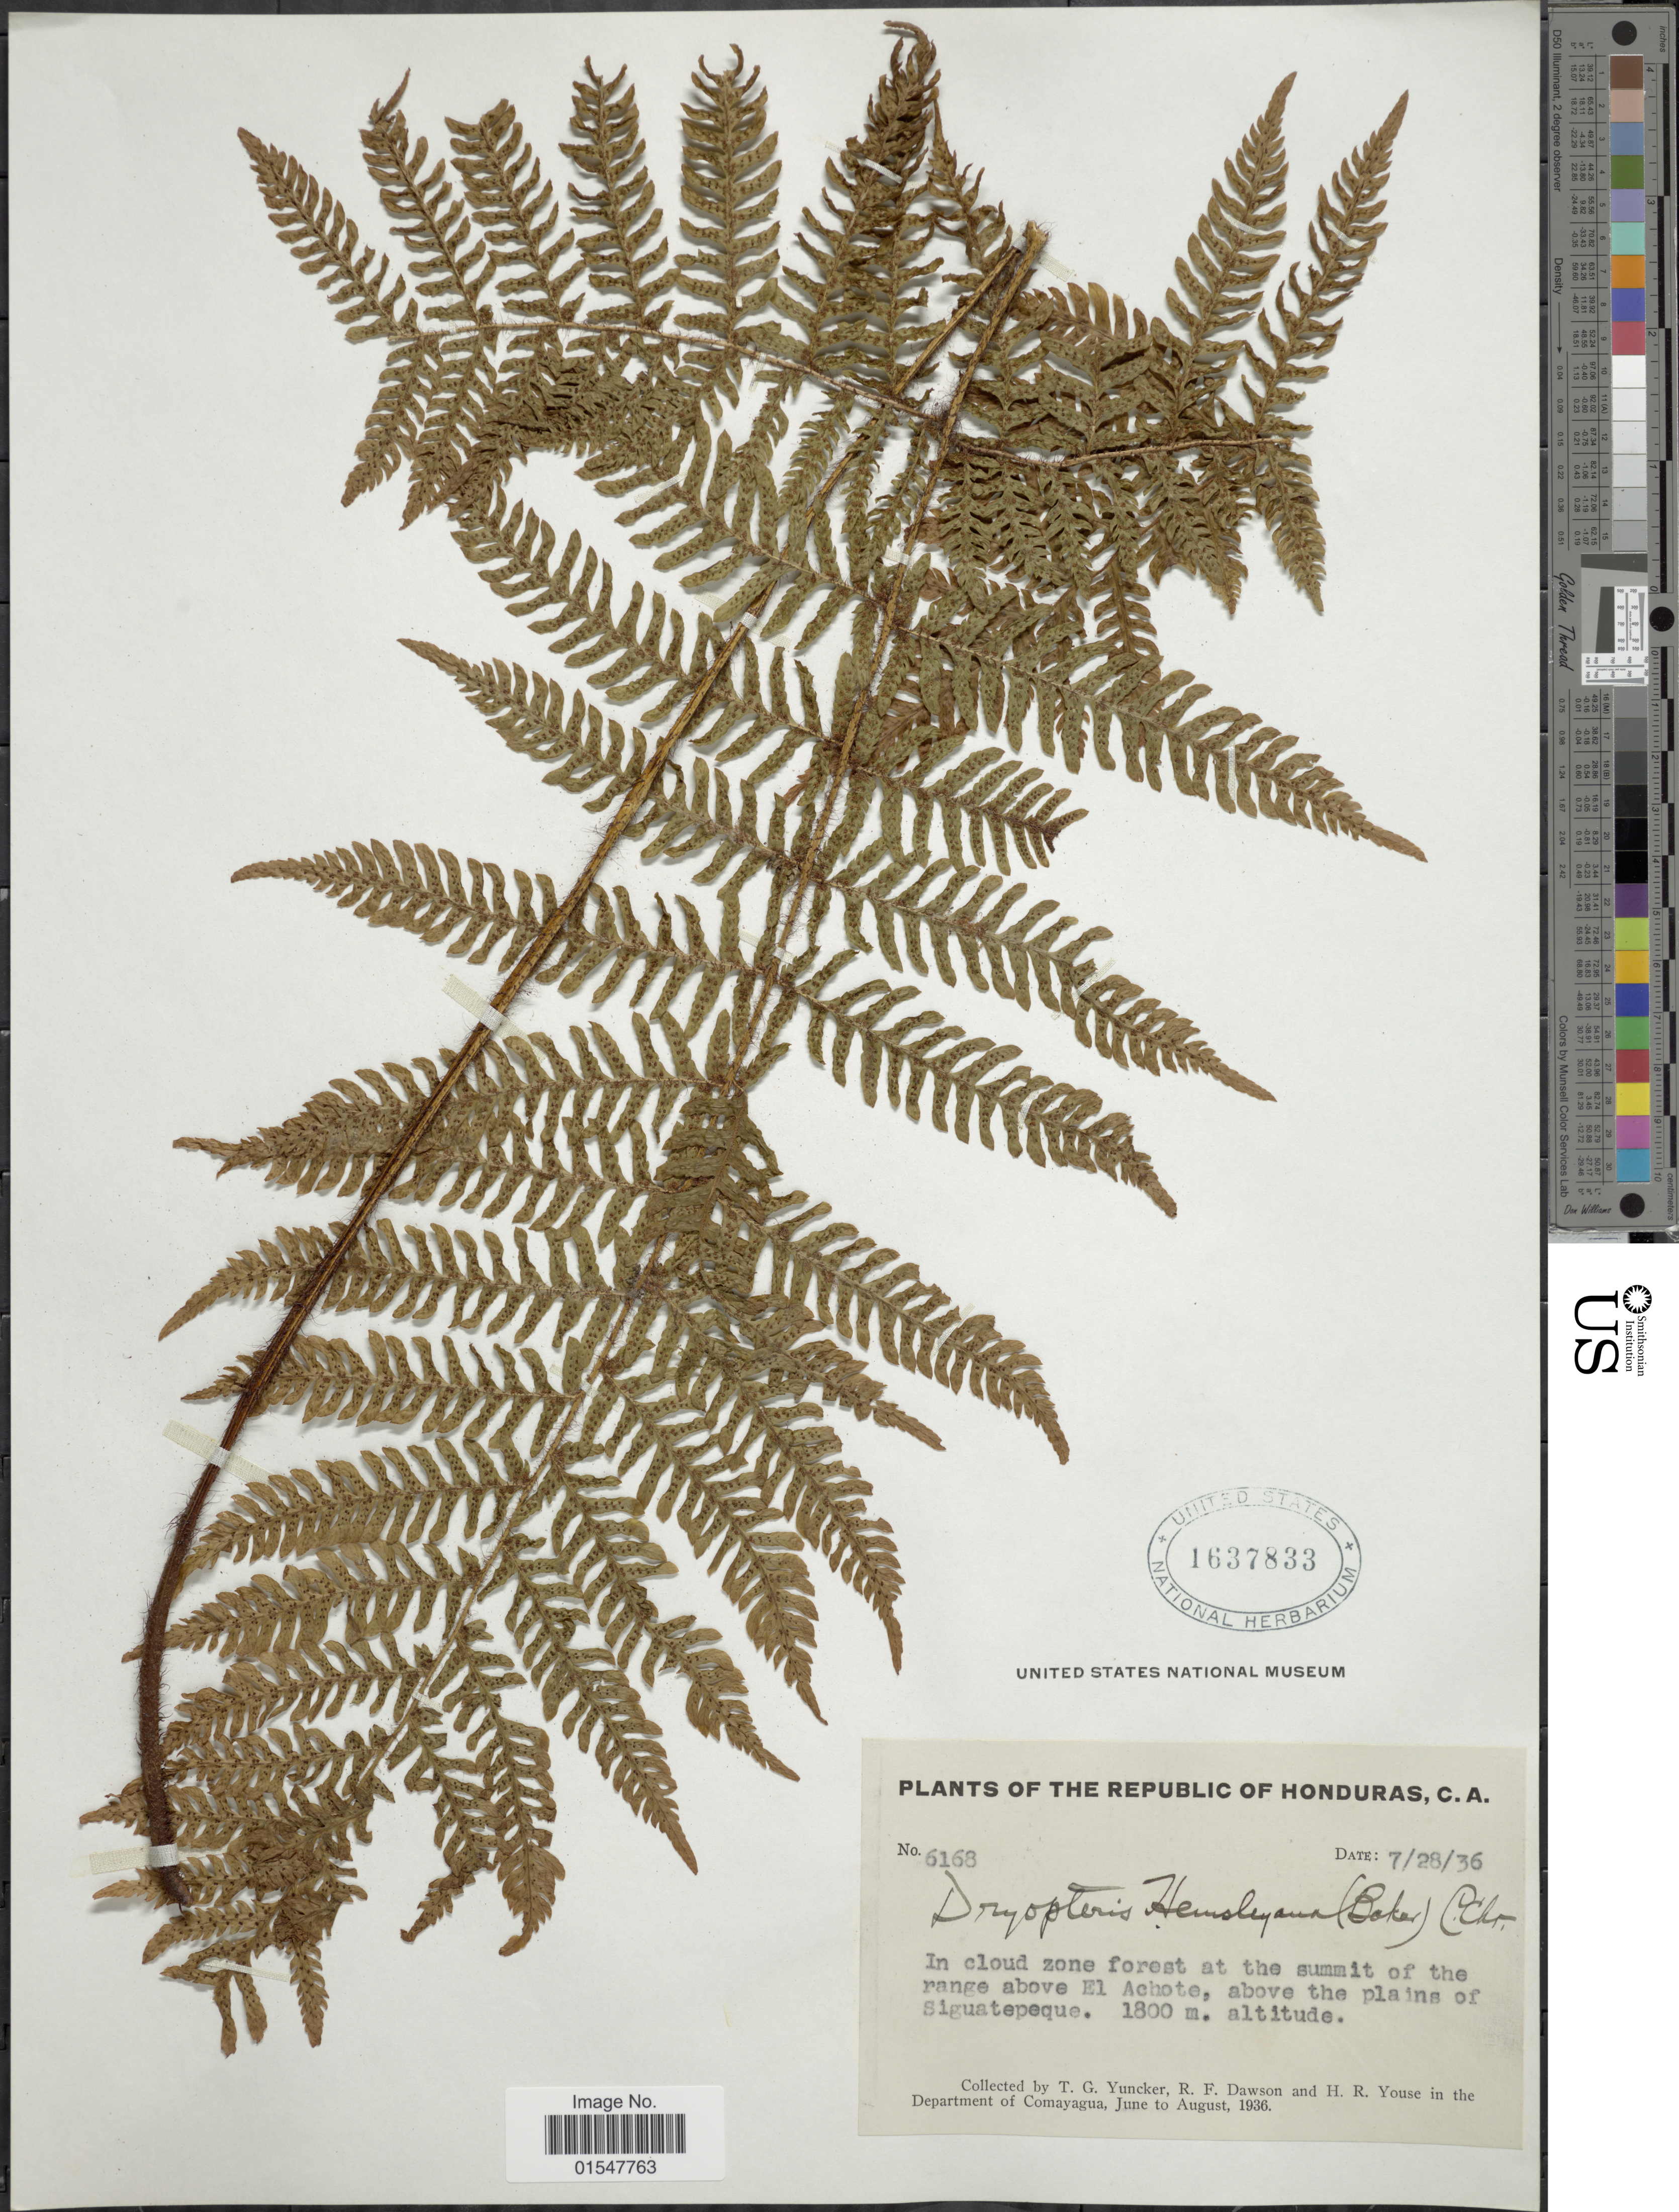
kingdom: Plantae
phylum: Tracheophyta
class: Polypodiopsida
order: Polypodiales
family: Dryopteridaceae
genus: Ctenitis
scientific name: Ctenitis hemsleyana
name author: (Baker ex Hemsl.) Copel.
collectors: T. G. Yuncker, R. F. Dawson & H. Youse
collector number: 6168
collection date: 1936-07-28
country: Honduras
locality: In cloud zone forest at the summit of the range above El Achote, above the plains of Siguatepeque.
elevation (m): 1800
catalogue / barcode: US 1637833